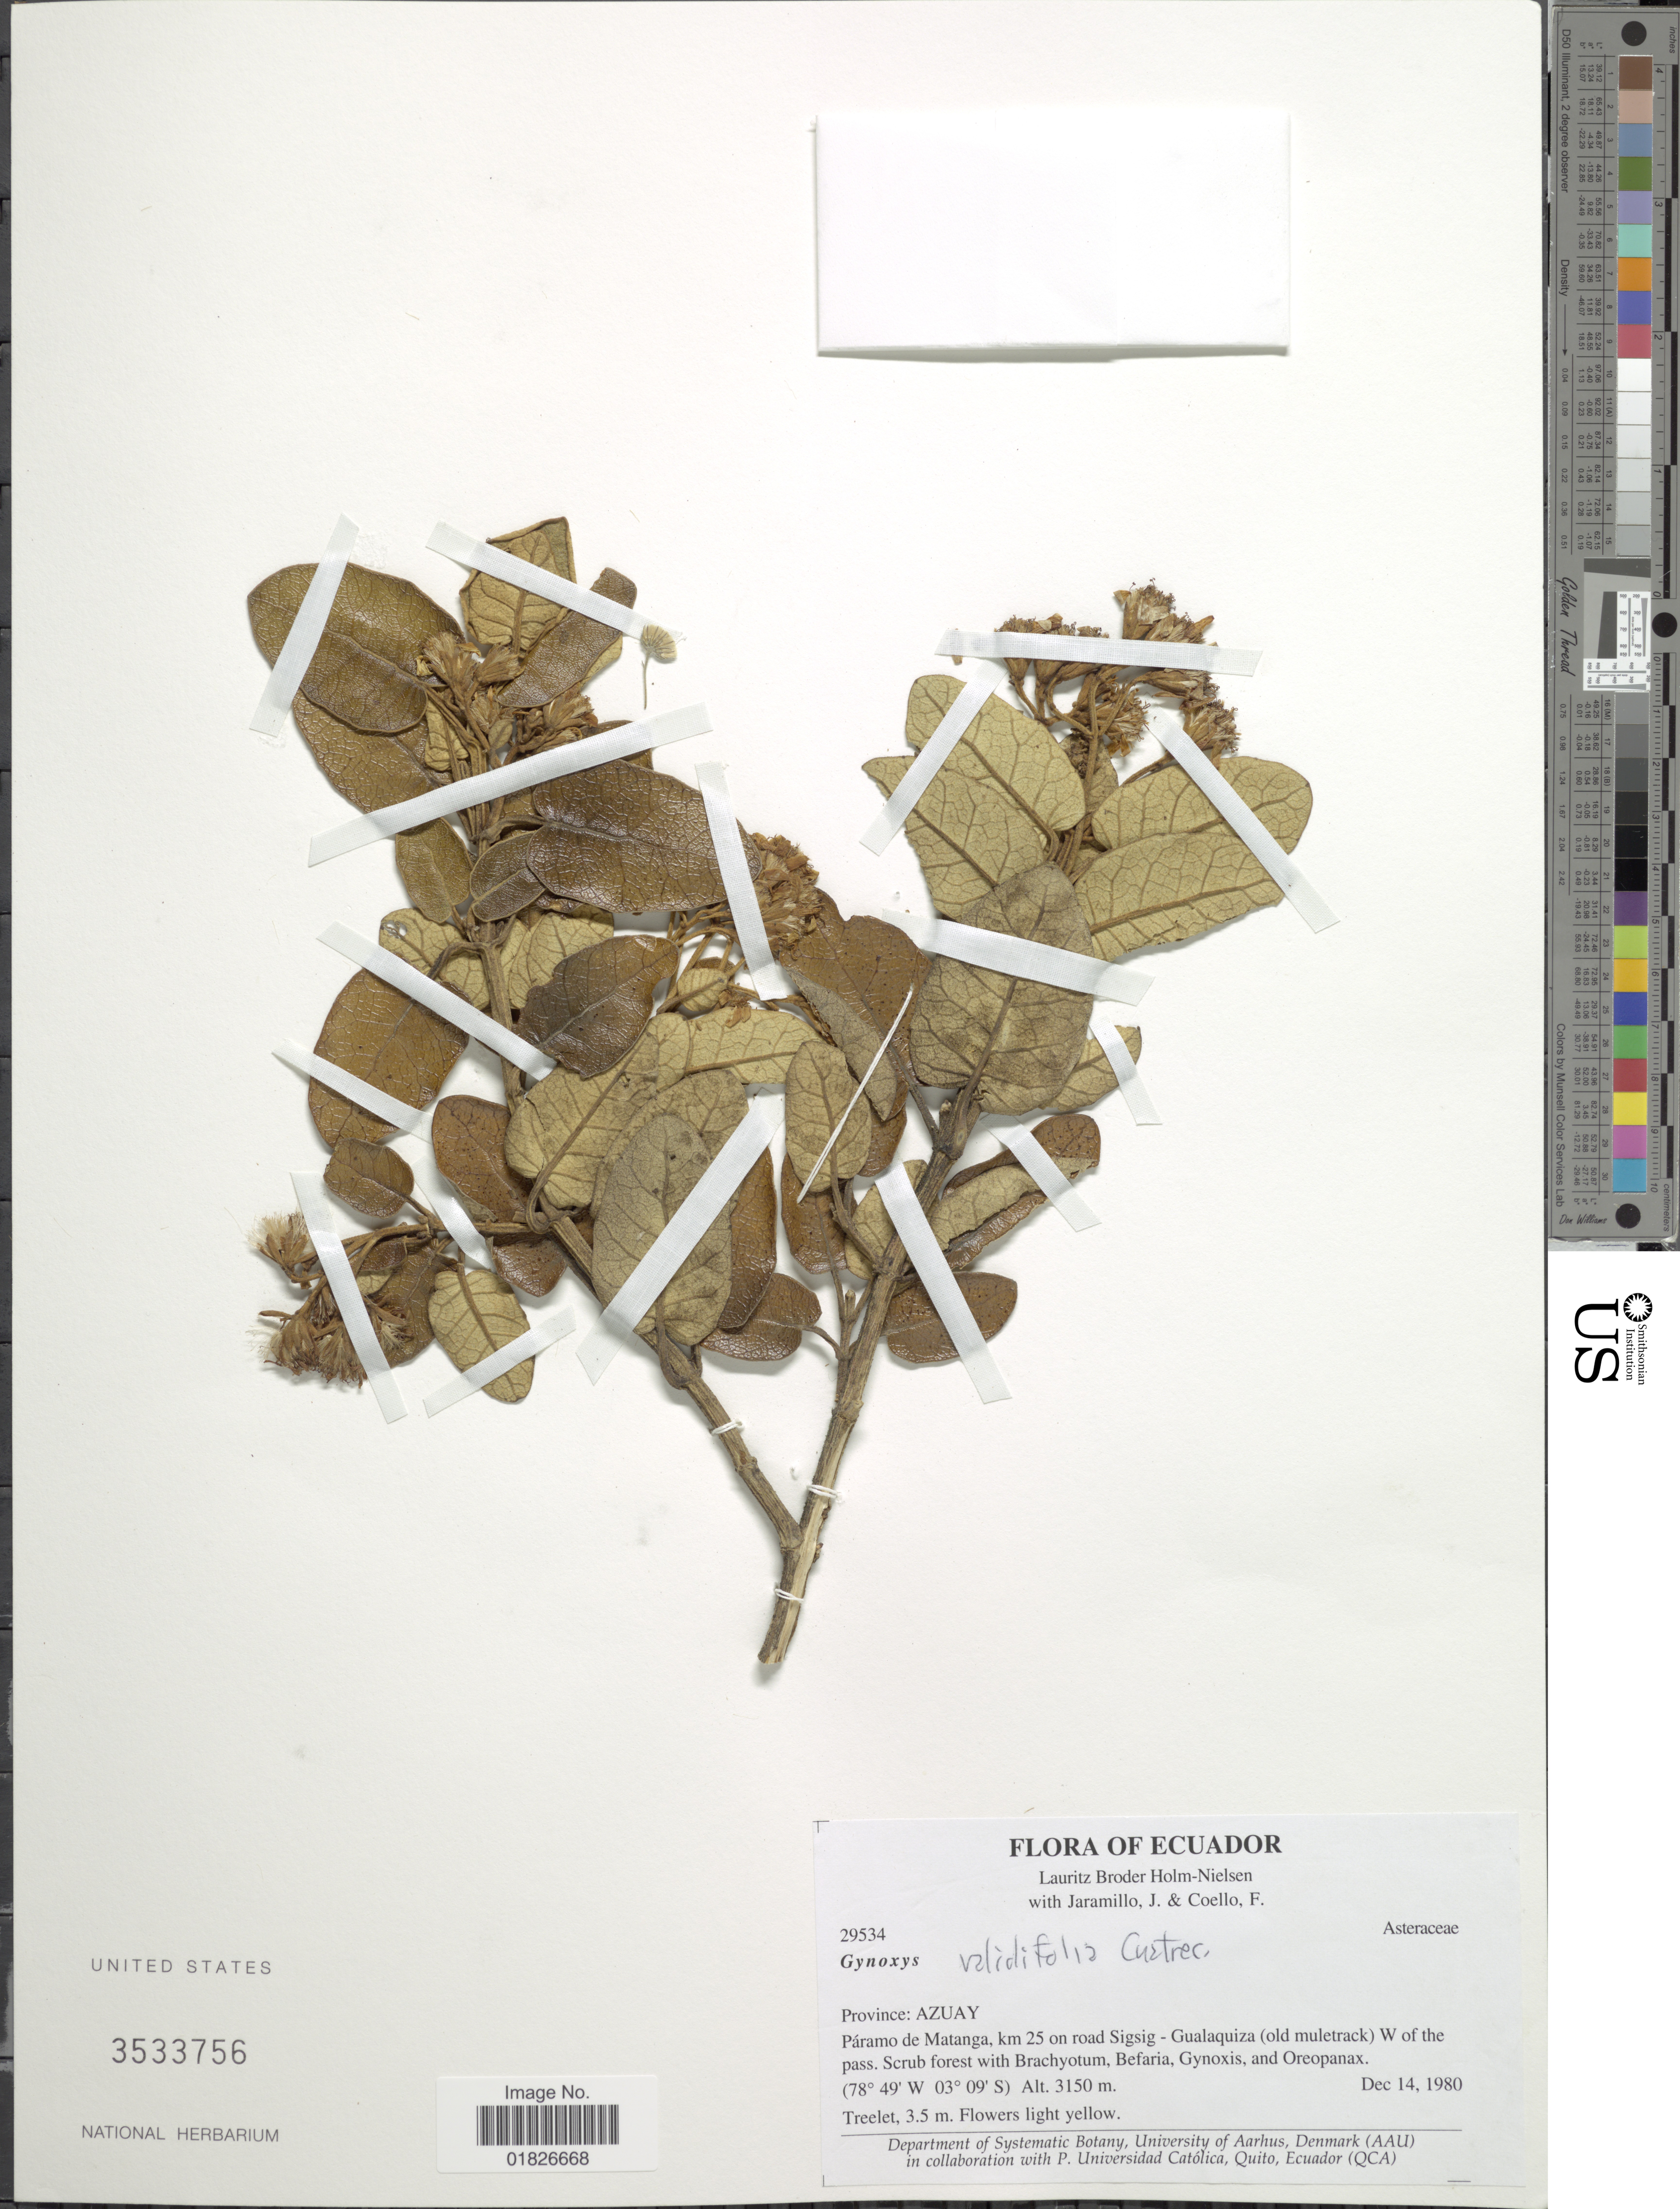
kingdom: Plantae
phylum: Tracheophyta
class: Magnoliopsida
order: Asterales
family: Asteraceae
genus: Gynoxys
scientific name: Gynoxys validifolia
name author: Cuatrec.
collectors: L. B. Holm-Nielsen, J. Jaramillo & F. Coello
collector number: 29534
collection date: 1980-12-14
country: Ecuador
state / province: Azuay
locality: Paramo de Matanga, km 25 on road Sigsig-Gualaquiza (old muletrack) W of the pass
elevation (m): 3150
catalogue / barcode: US 3533756